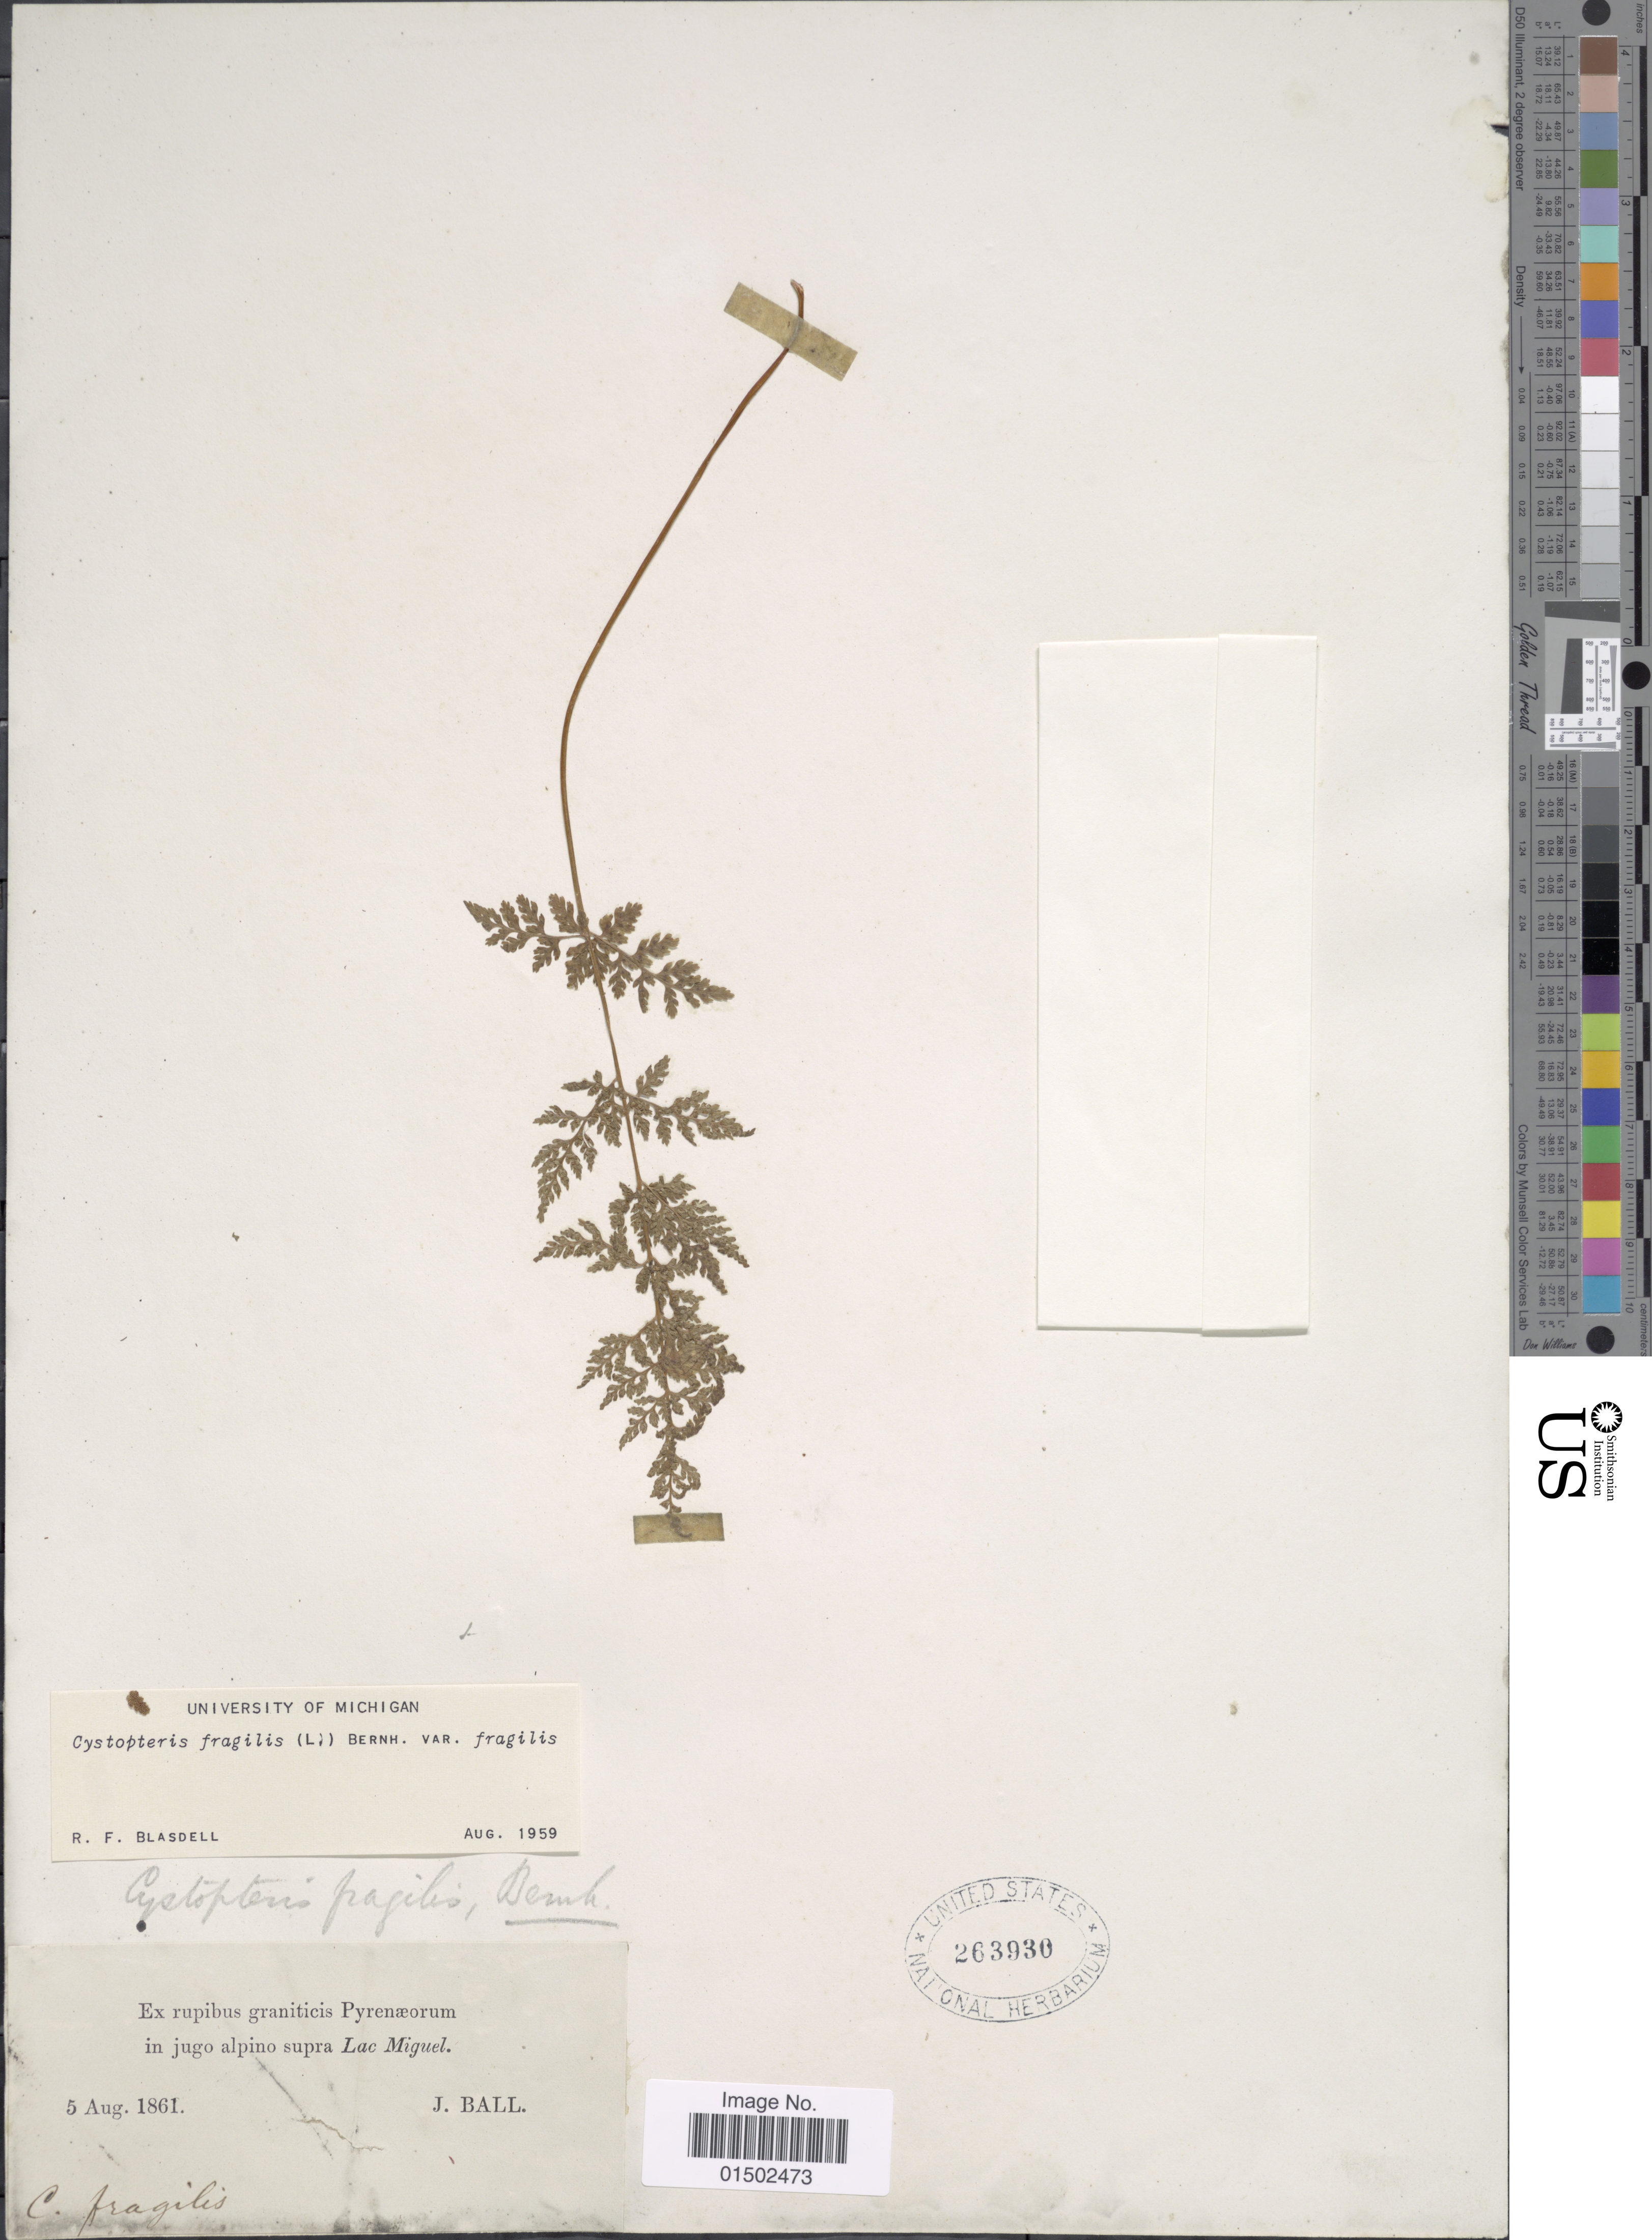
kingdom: Plantae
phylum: Tracheophyta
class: Polypodiopsida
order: Polypodiales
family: Cystopteridaceae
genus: Cystopteris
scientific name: Cystopteris fragilis var. fragilis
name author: (L.) Bernh.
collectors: J. Ball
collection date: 1861-08-05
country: France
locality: ex rupibus graniticis Pyrenaeorum In jugo alpino supra Lac Miguel.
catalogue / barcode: US 263930